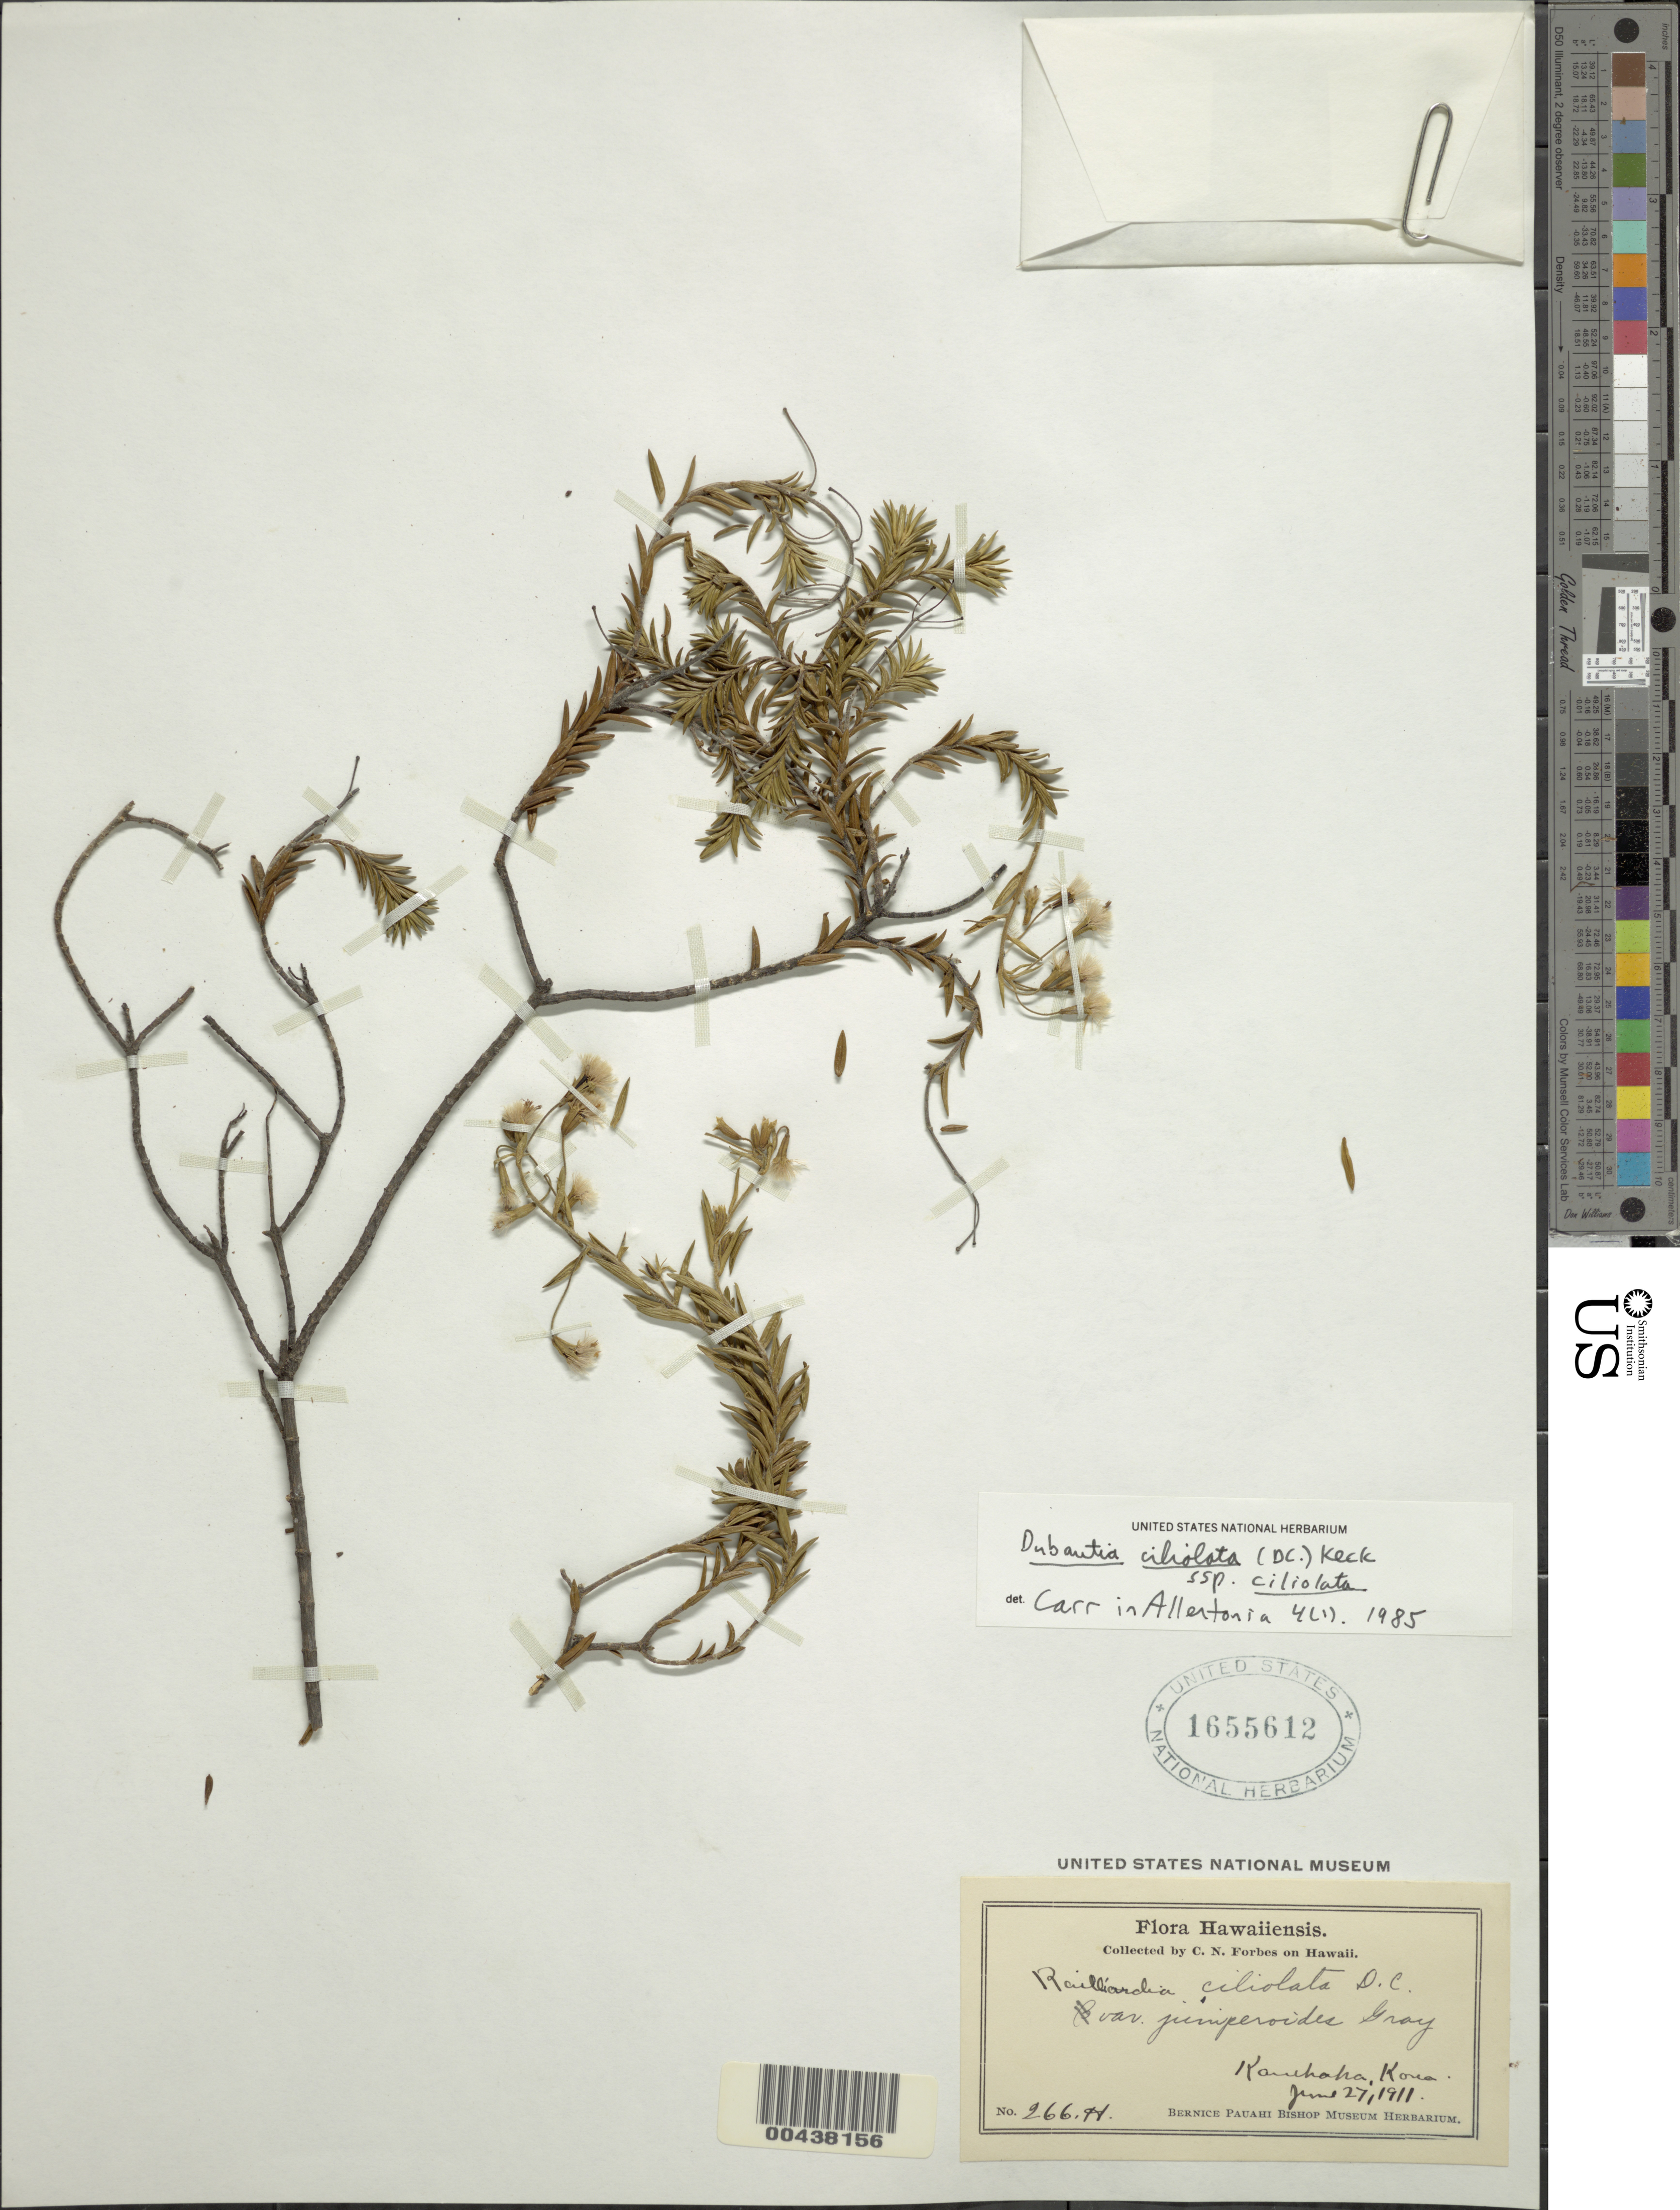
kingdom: Plantae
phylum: Tracheophyta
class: Magnoliopsida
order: Asterales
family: Asteraceae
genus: Dubautia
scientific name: Dubautia ciliolata subsp. ciliolata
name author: (DC.) D.D. Keck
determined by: Carr, G. D.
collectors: C. N. Forbes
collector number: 266.H.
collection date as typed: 27 Jun 1911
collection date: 1911-06-27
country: United States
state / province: Hawaii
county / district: Hawaii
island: Hawaii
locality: Kanehaha, Kona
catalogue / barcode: US 1655612